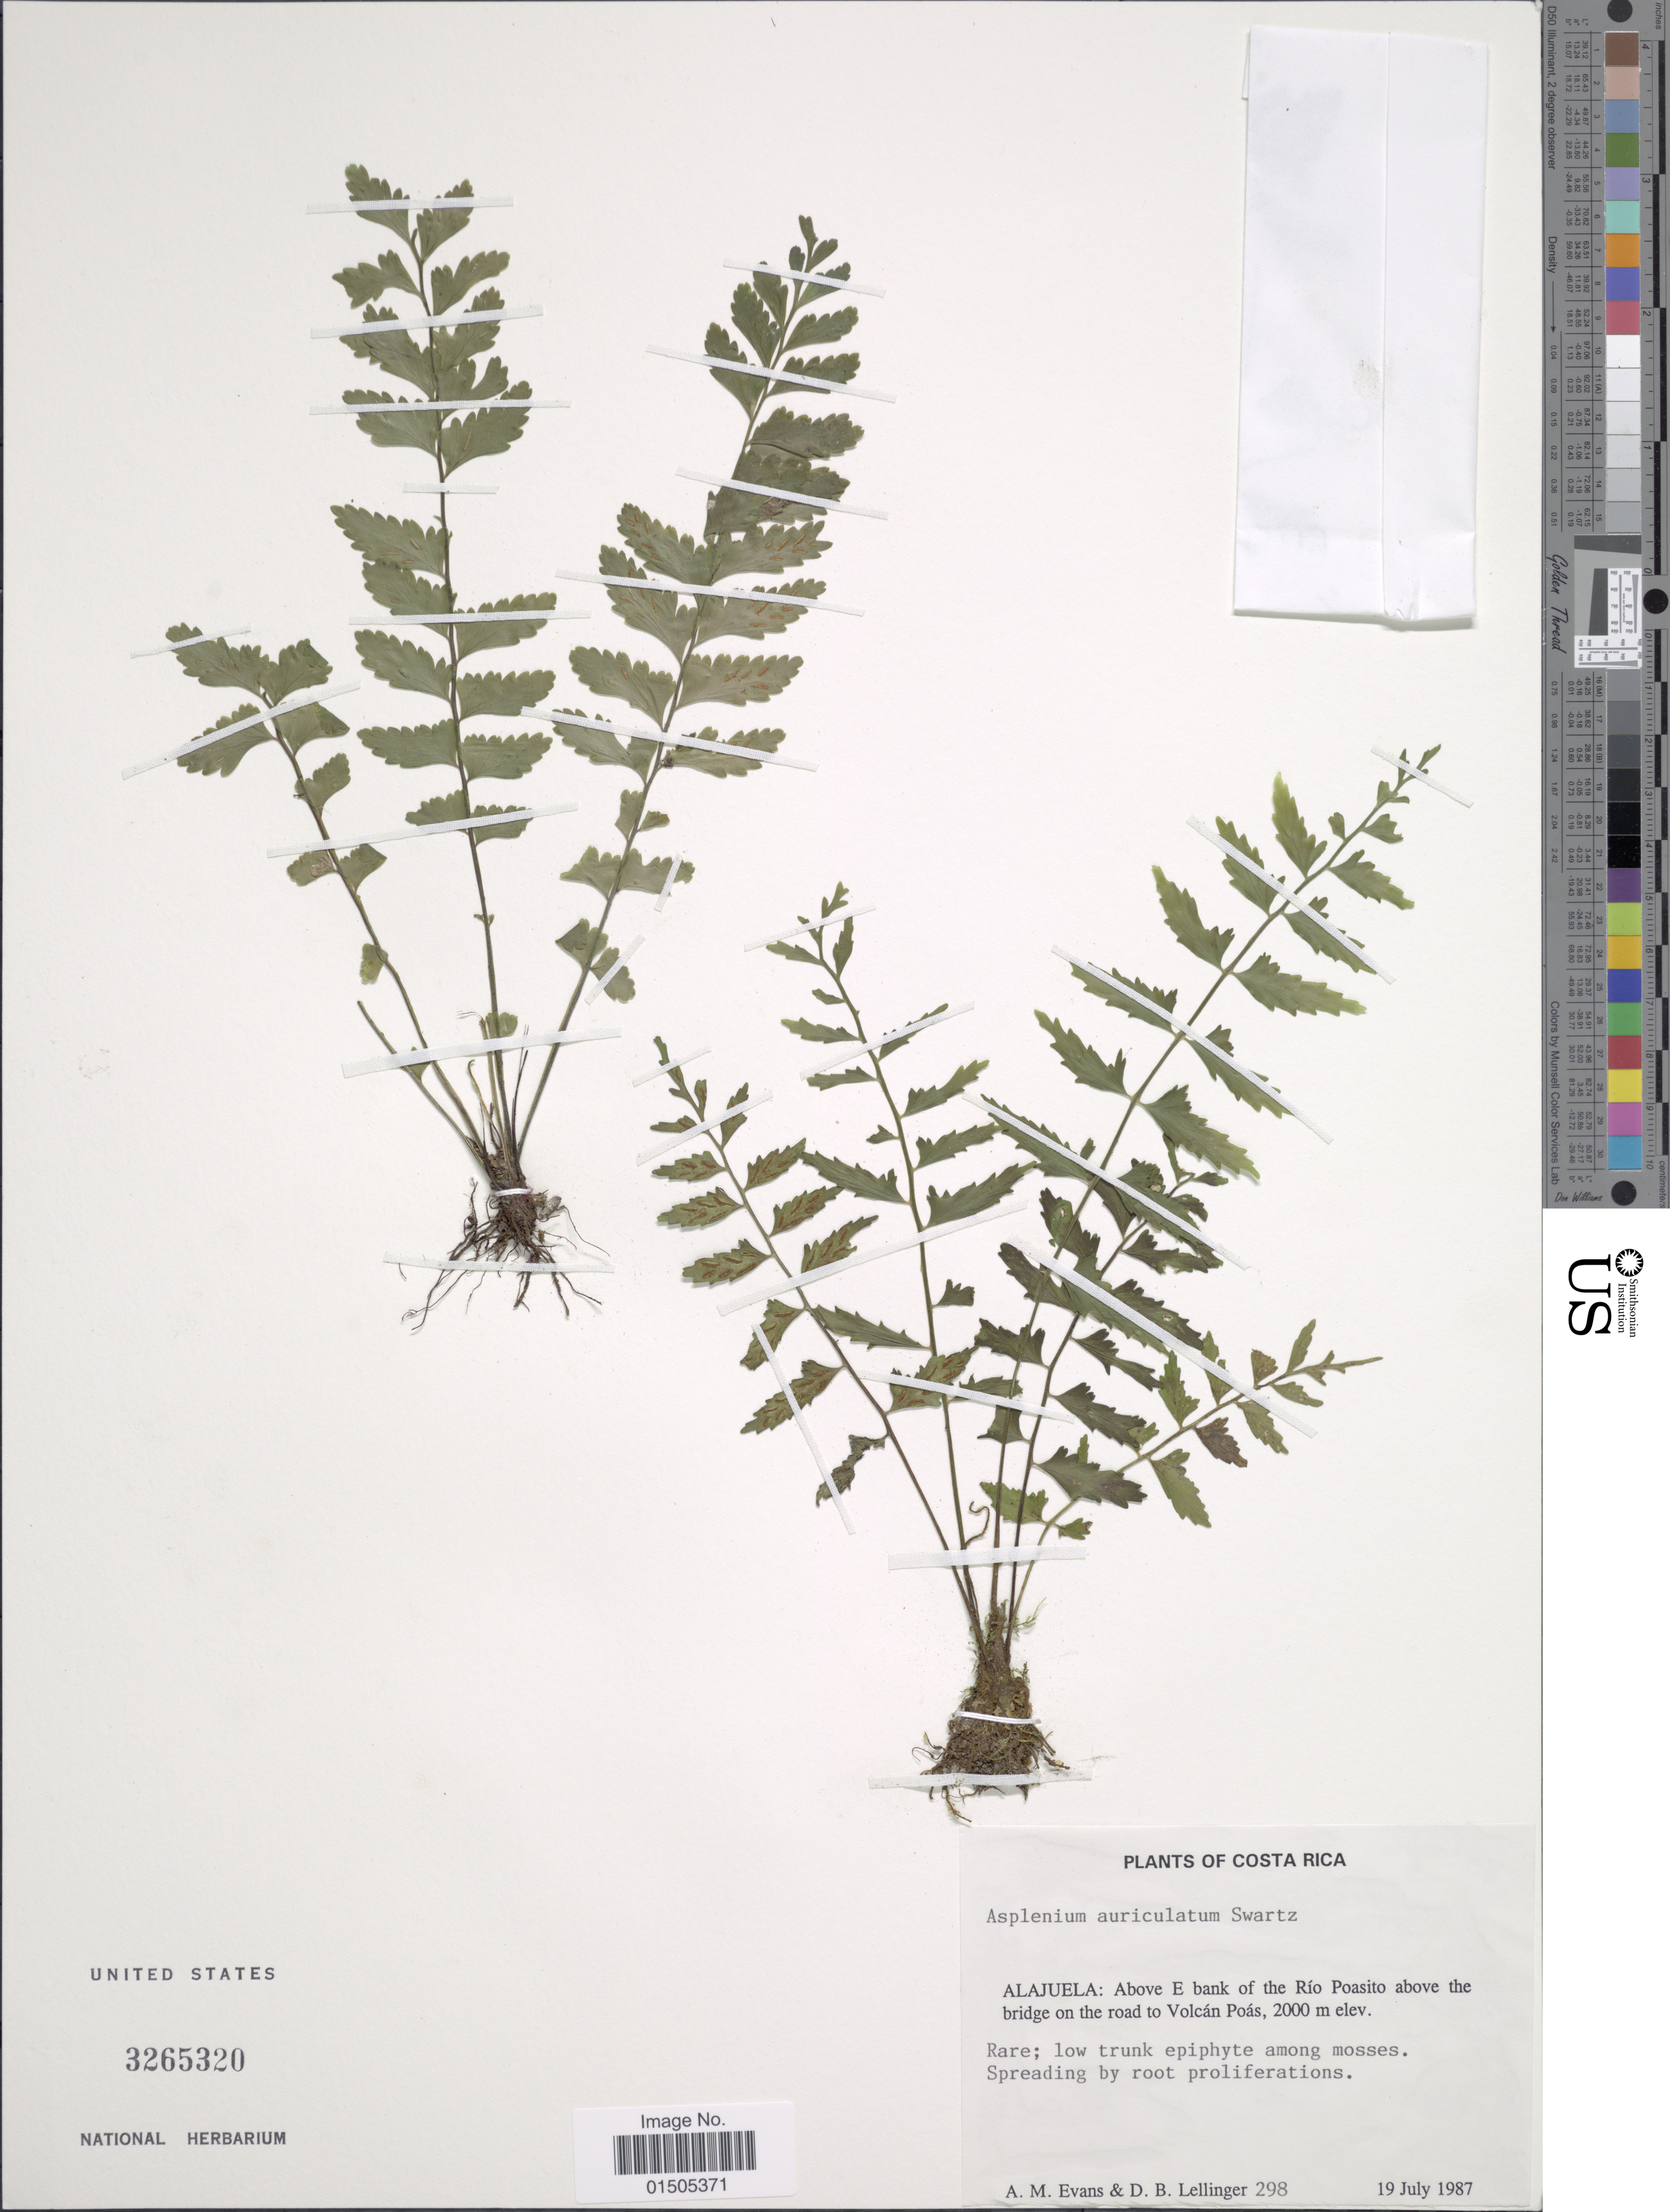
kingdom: Plantae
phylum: Tracheophyta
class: Polypodiopsida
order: Polypodiales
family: Aspleniaceae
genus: Asplenium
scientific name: Asplenium auriculatum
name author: Sw.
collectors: A. M. Evans & D. B. Lellinger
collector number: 298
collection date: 1987-07-19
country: Costa Rica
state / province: Alajuela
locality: Above E bank of the Río Poasito above the bridge on the road to Volcán Poás.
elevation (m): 2000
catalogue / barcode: US 3265320